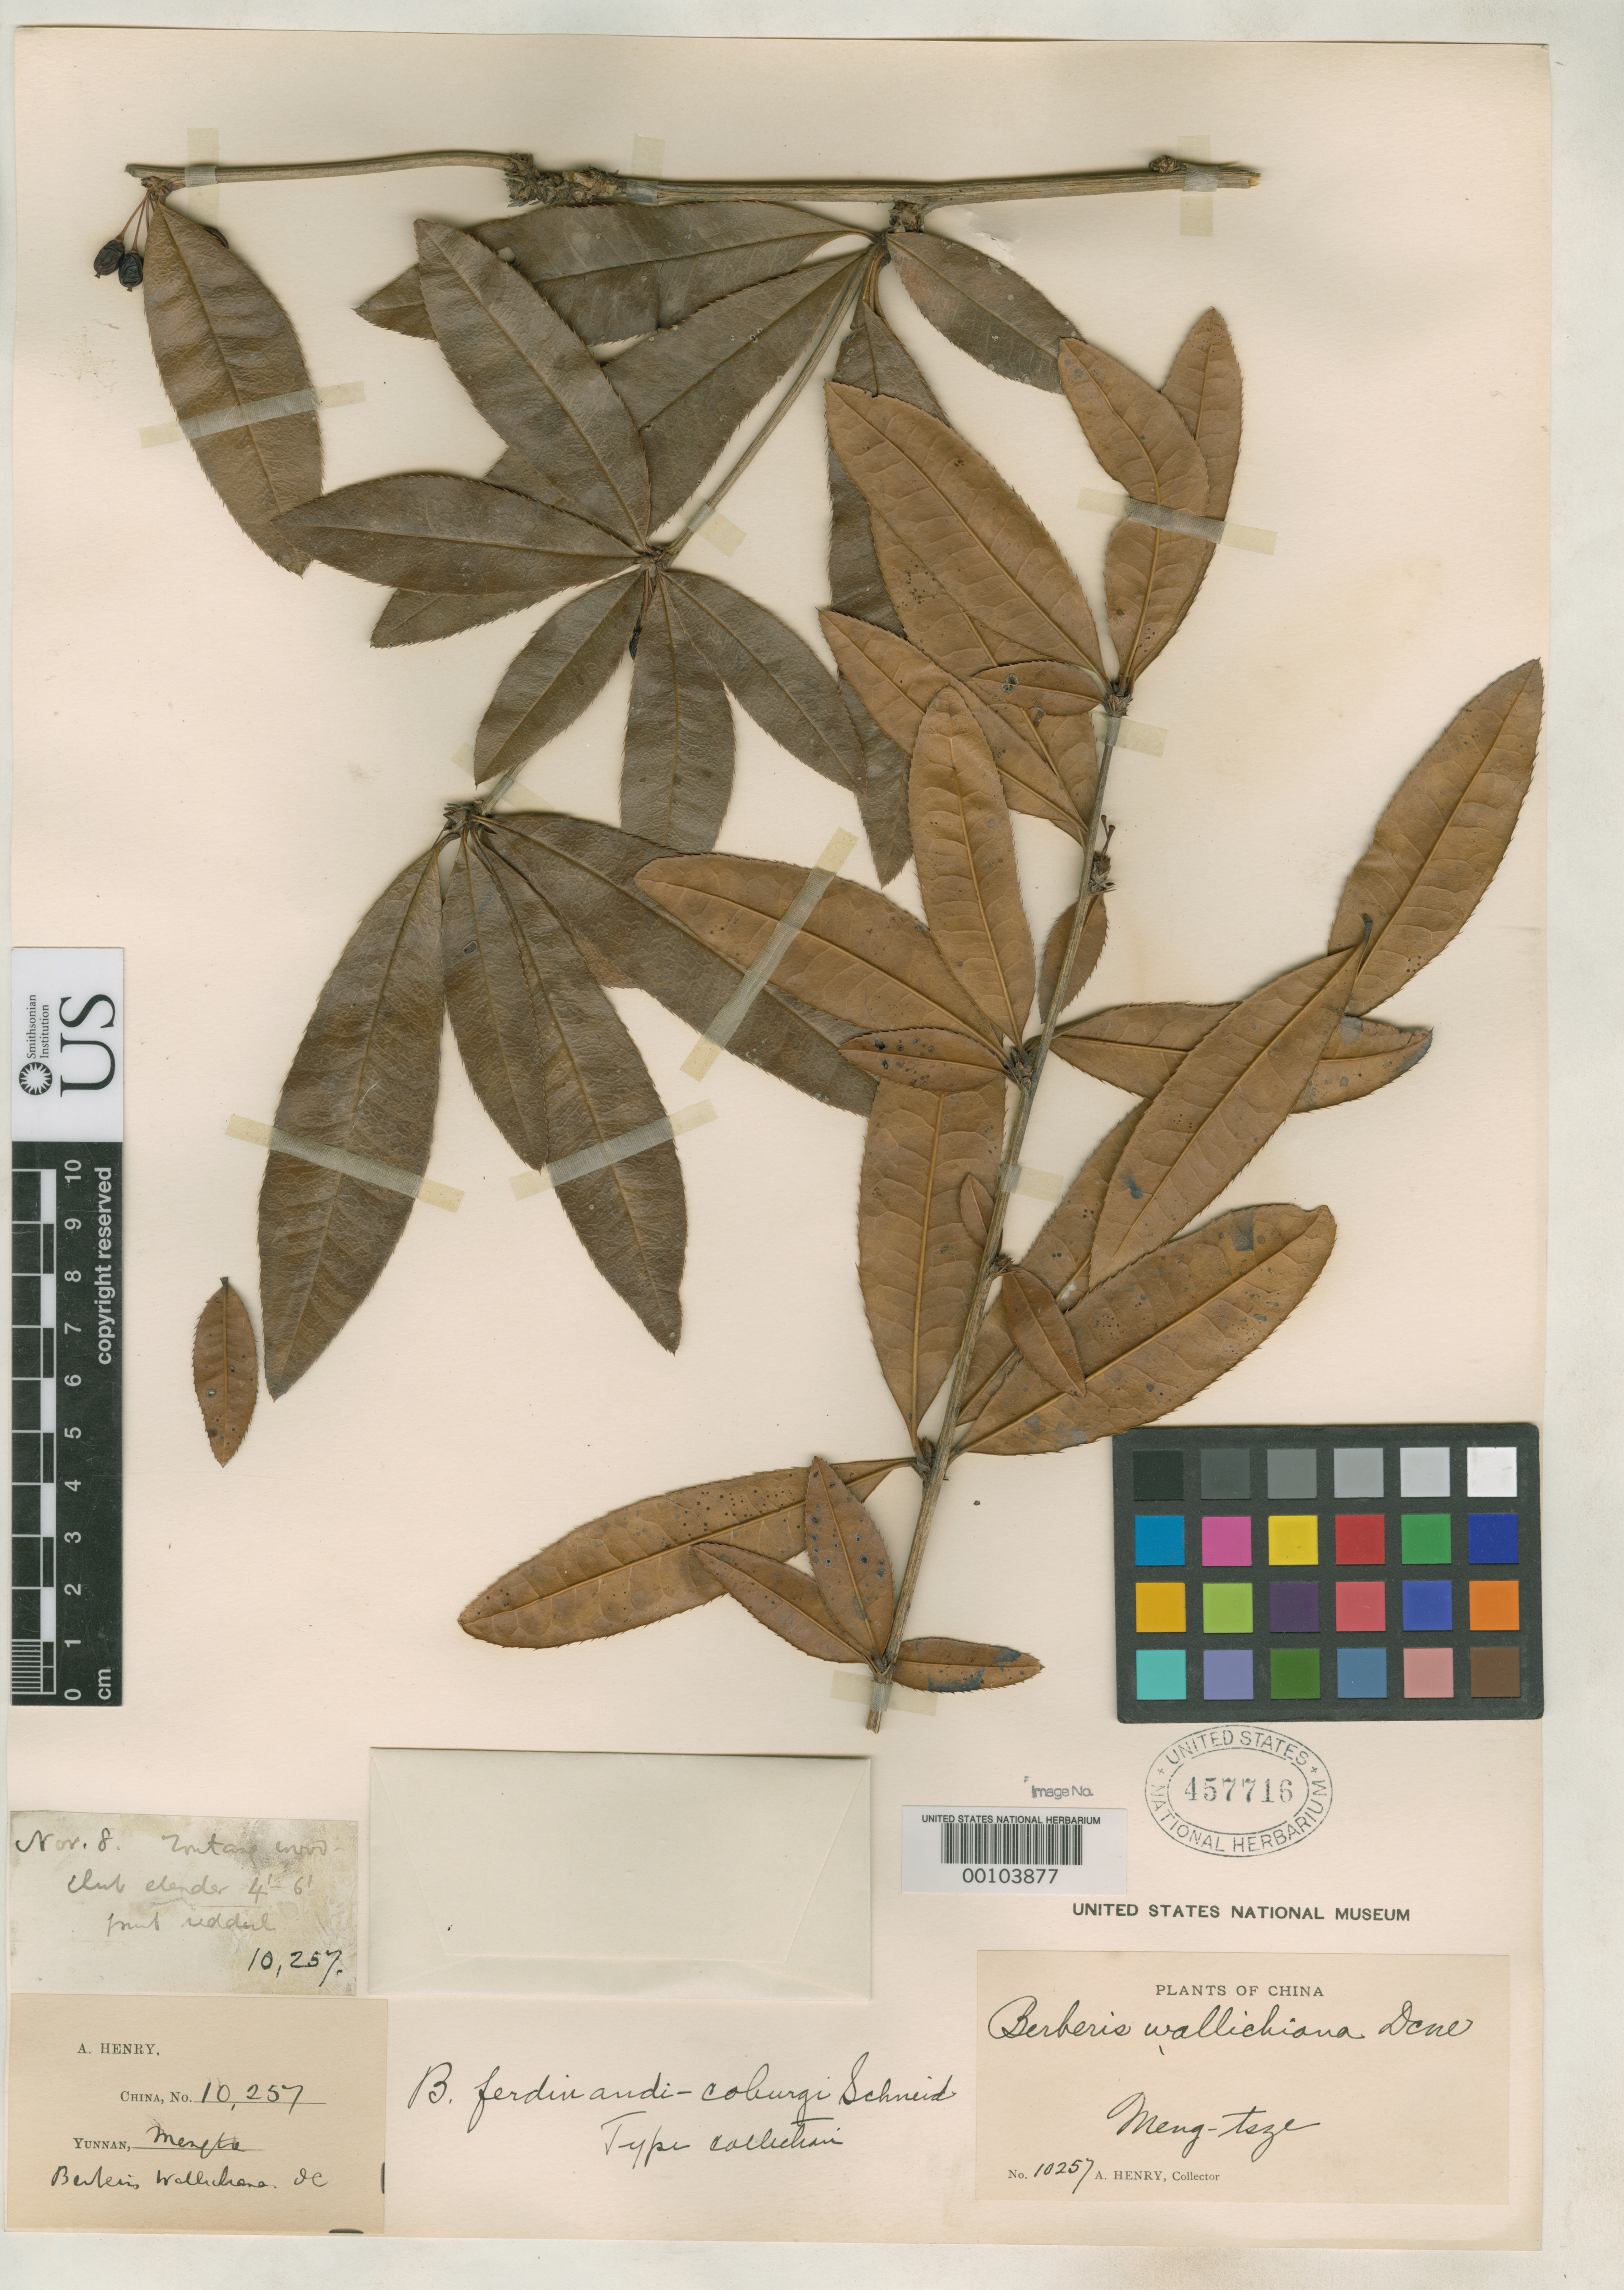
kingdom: Plantae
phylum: Tracheophyta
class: Magnoliopsida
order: Ranunculales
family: Berberidaceae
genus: Berberis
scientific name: Berberis ferdinandi-coburgii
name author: C.K. Schneid. in Sarg.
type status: Isotype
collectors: A. Henry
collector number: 10257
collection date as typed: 08 Nov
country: China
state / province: Yunnan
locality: Meng-tsze.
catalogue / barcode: US 457716